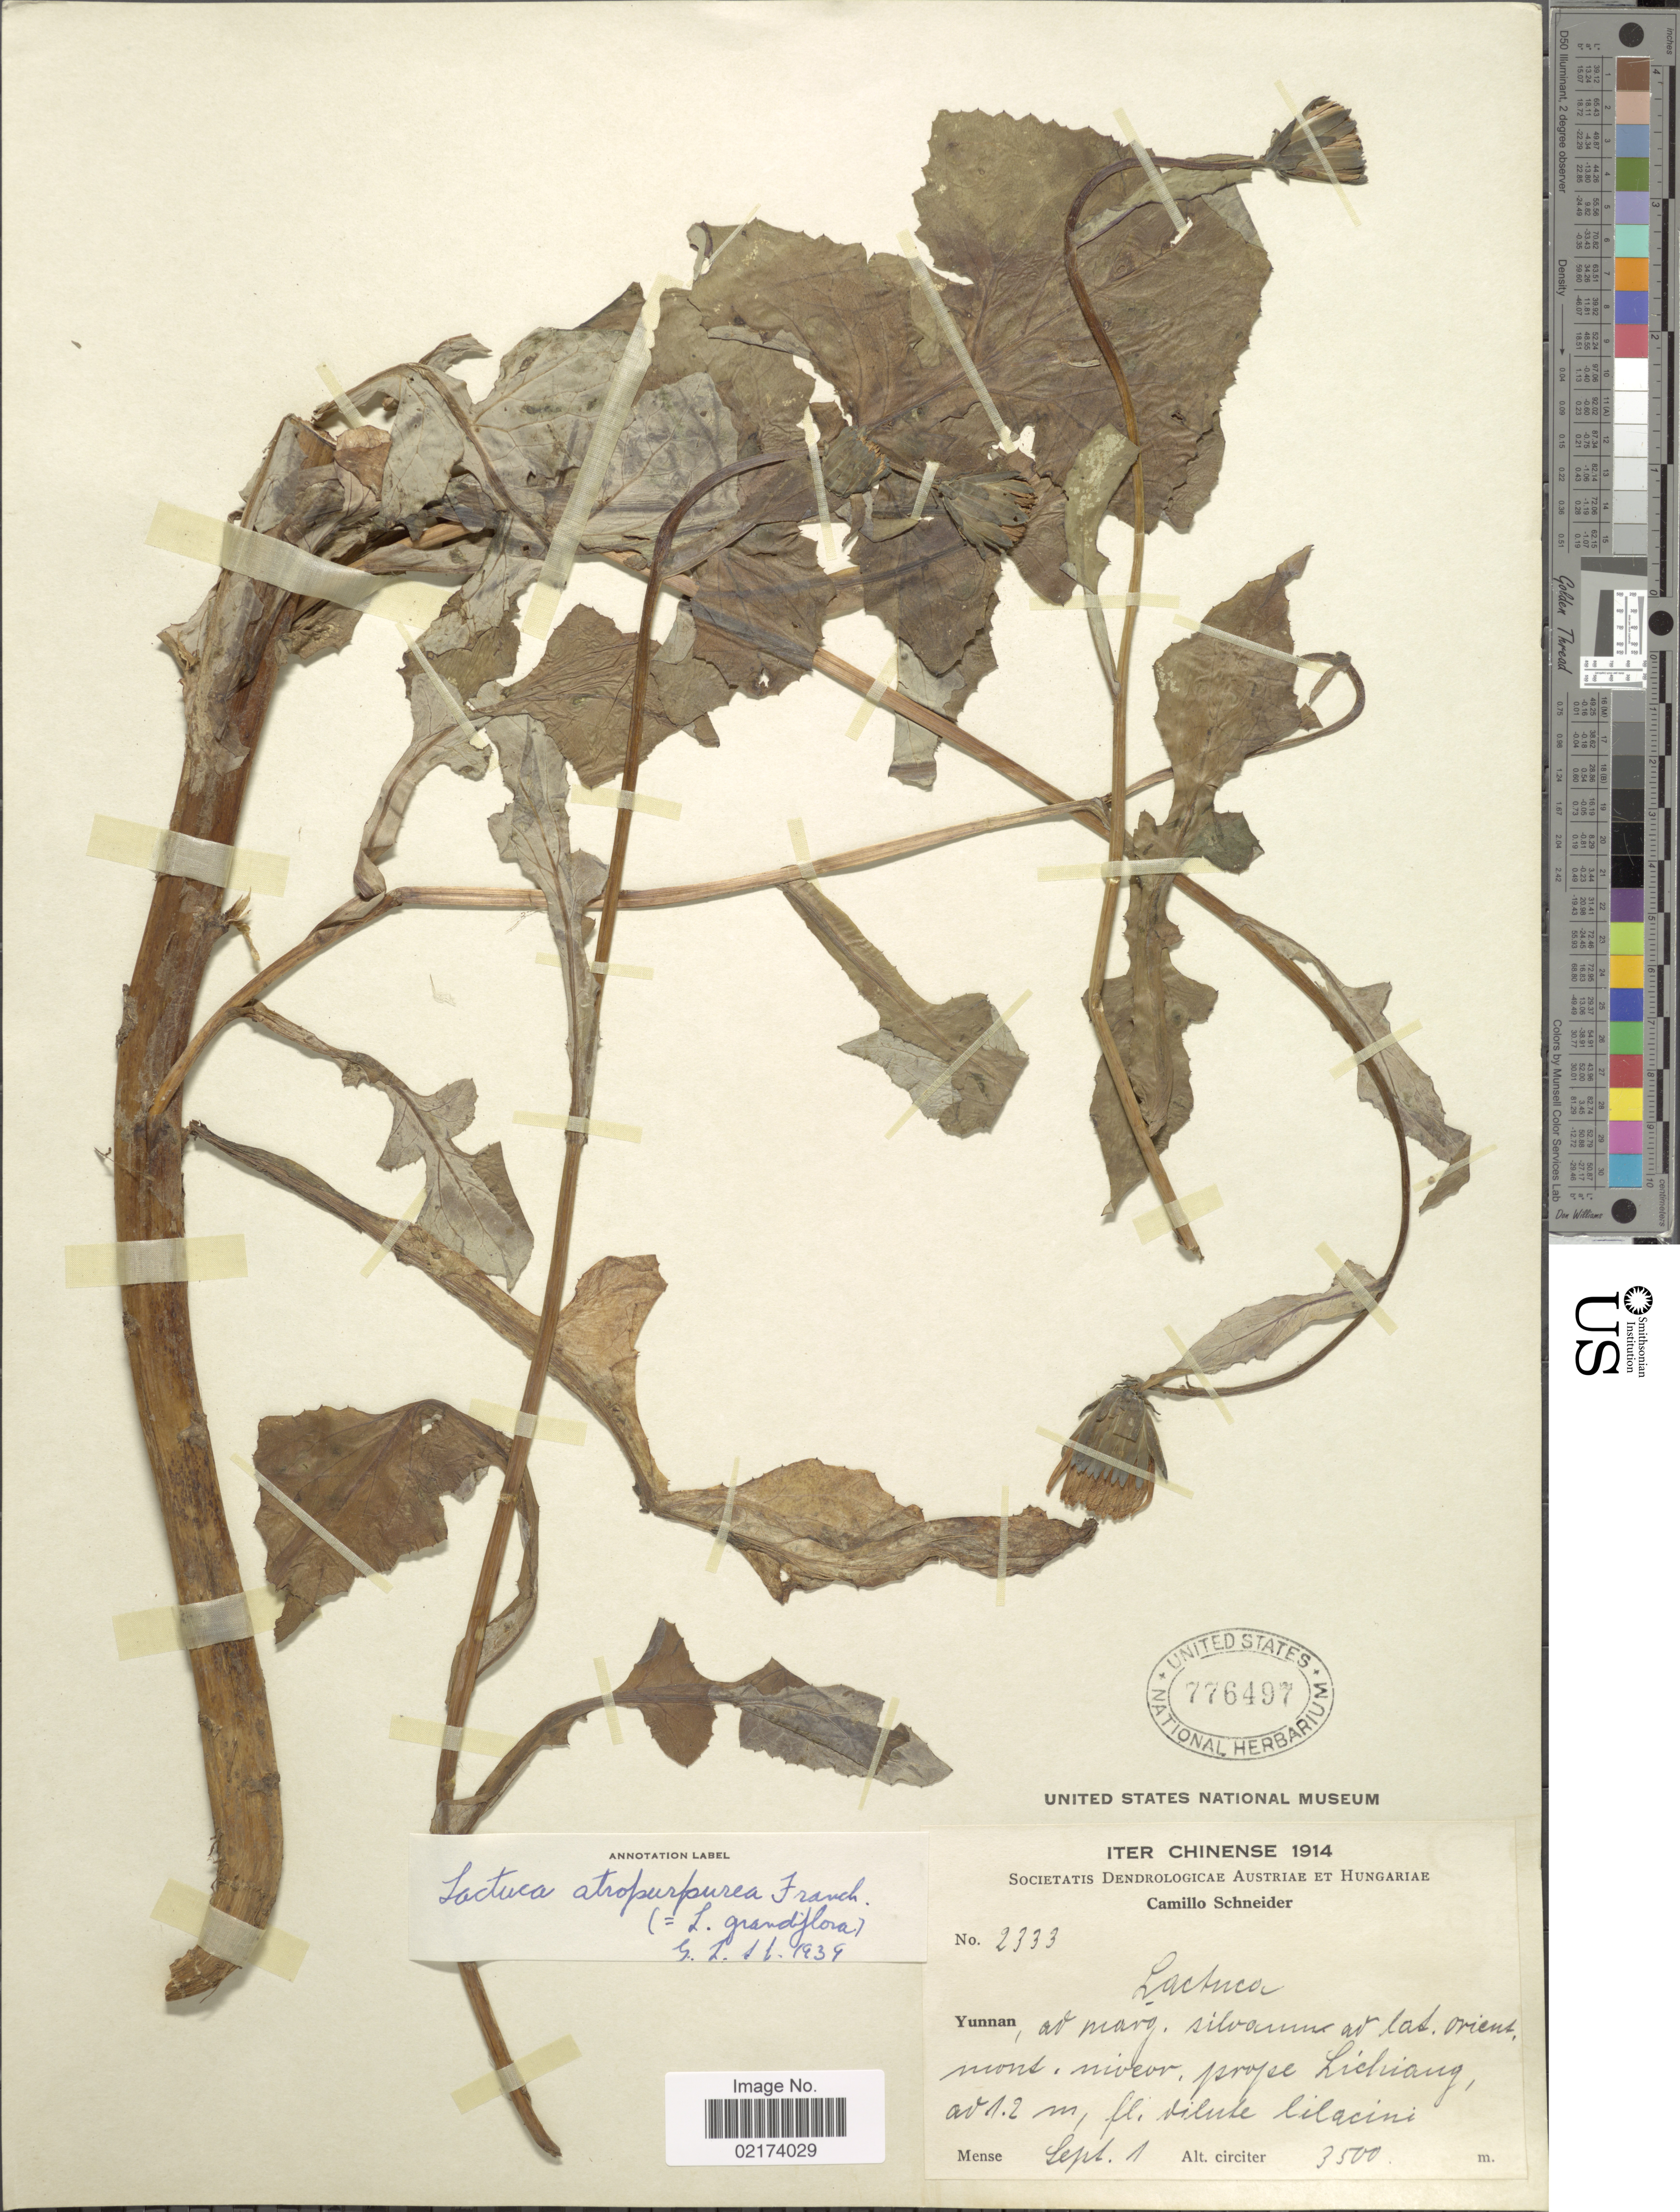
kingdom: Plantae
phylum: Tracheophyta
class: Magnoliopsida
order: Asterales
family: Asteraceae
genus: Dubyaea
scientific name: Dubyaea atropurpurea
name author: (Franch.) Stebbins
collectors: C. K. Schneider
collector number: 2333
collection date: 1914-09-01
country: China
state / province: Yunnan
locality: Orient. mont. niveor [interpreted], prope Lichiang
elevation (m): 3500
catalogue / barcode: US 776497